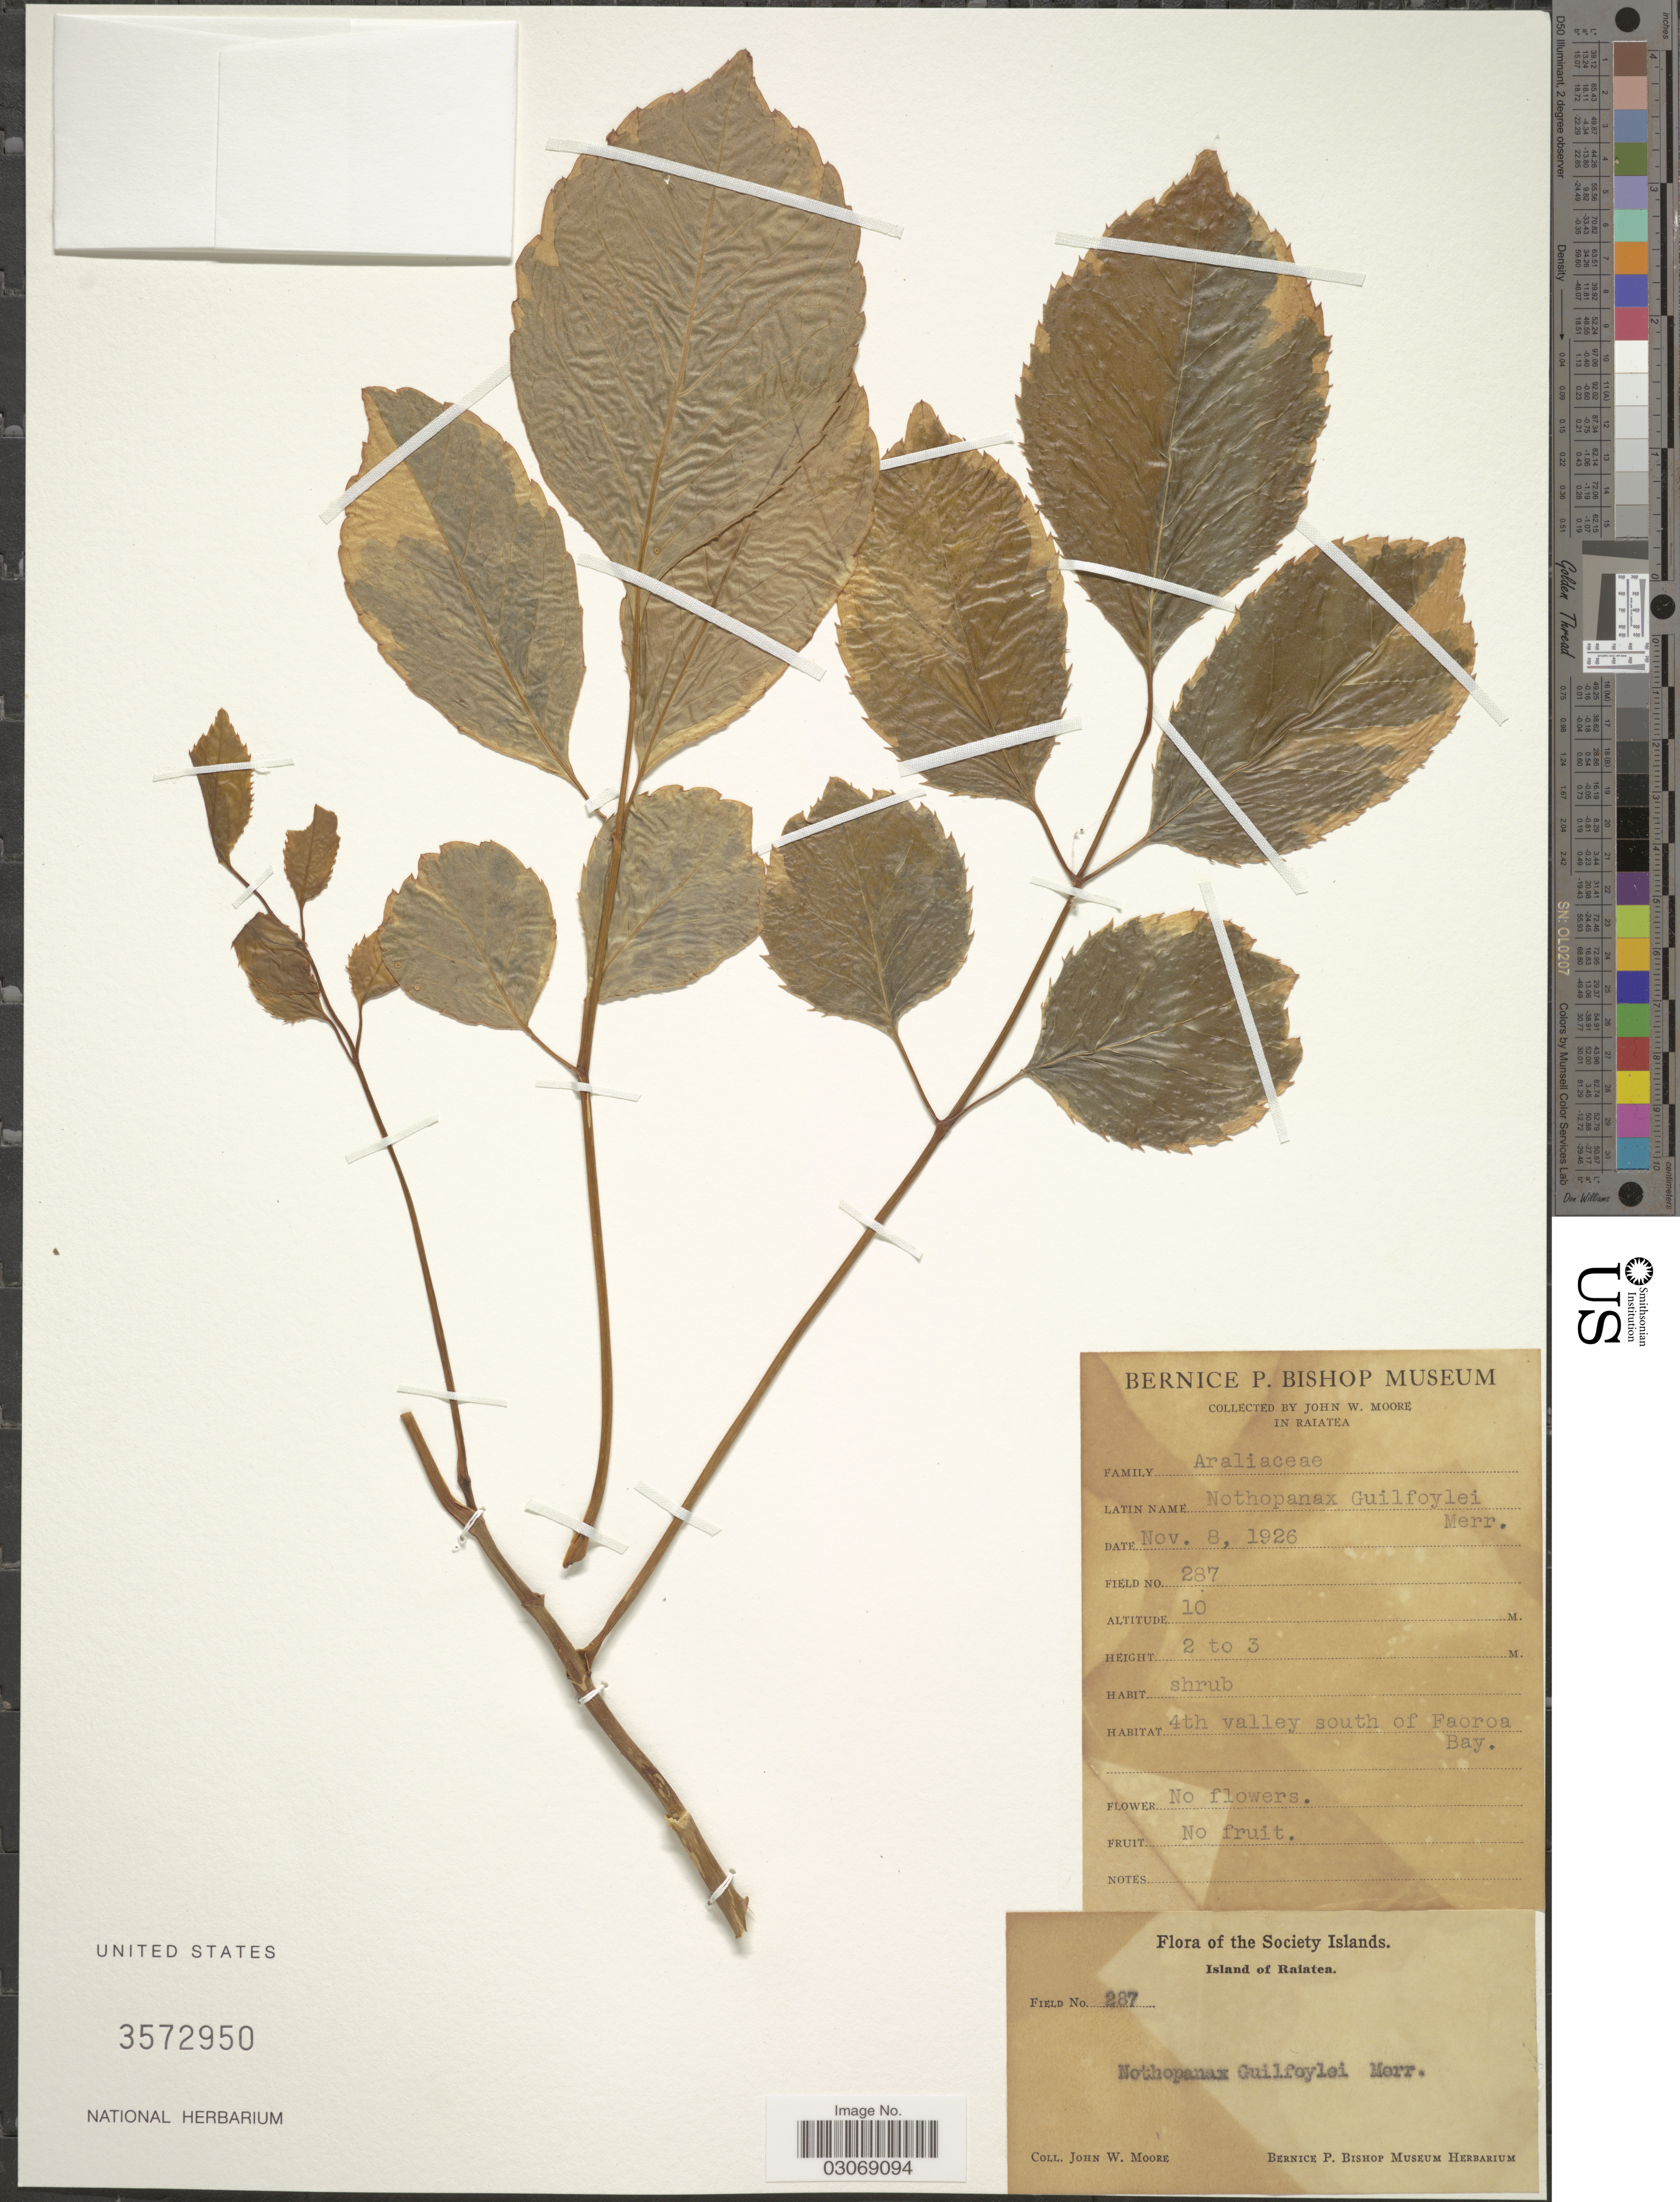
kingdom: Plantae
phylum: Tracheophyta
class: Magnoliopsida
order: Apiales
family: Araliaceae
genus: Nothopanax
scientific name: Nothopanax guilfoylei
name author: (W. Bull) Merr.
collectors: J. Moore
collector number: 287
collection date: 1926-11-08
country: French Polynesia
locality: The Society Islands. Island of Raiatea. 4 th valley of Faoroa Bay.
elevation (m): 3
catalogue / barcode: US 3572950